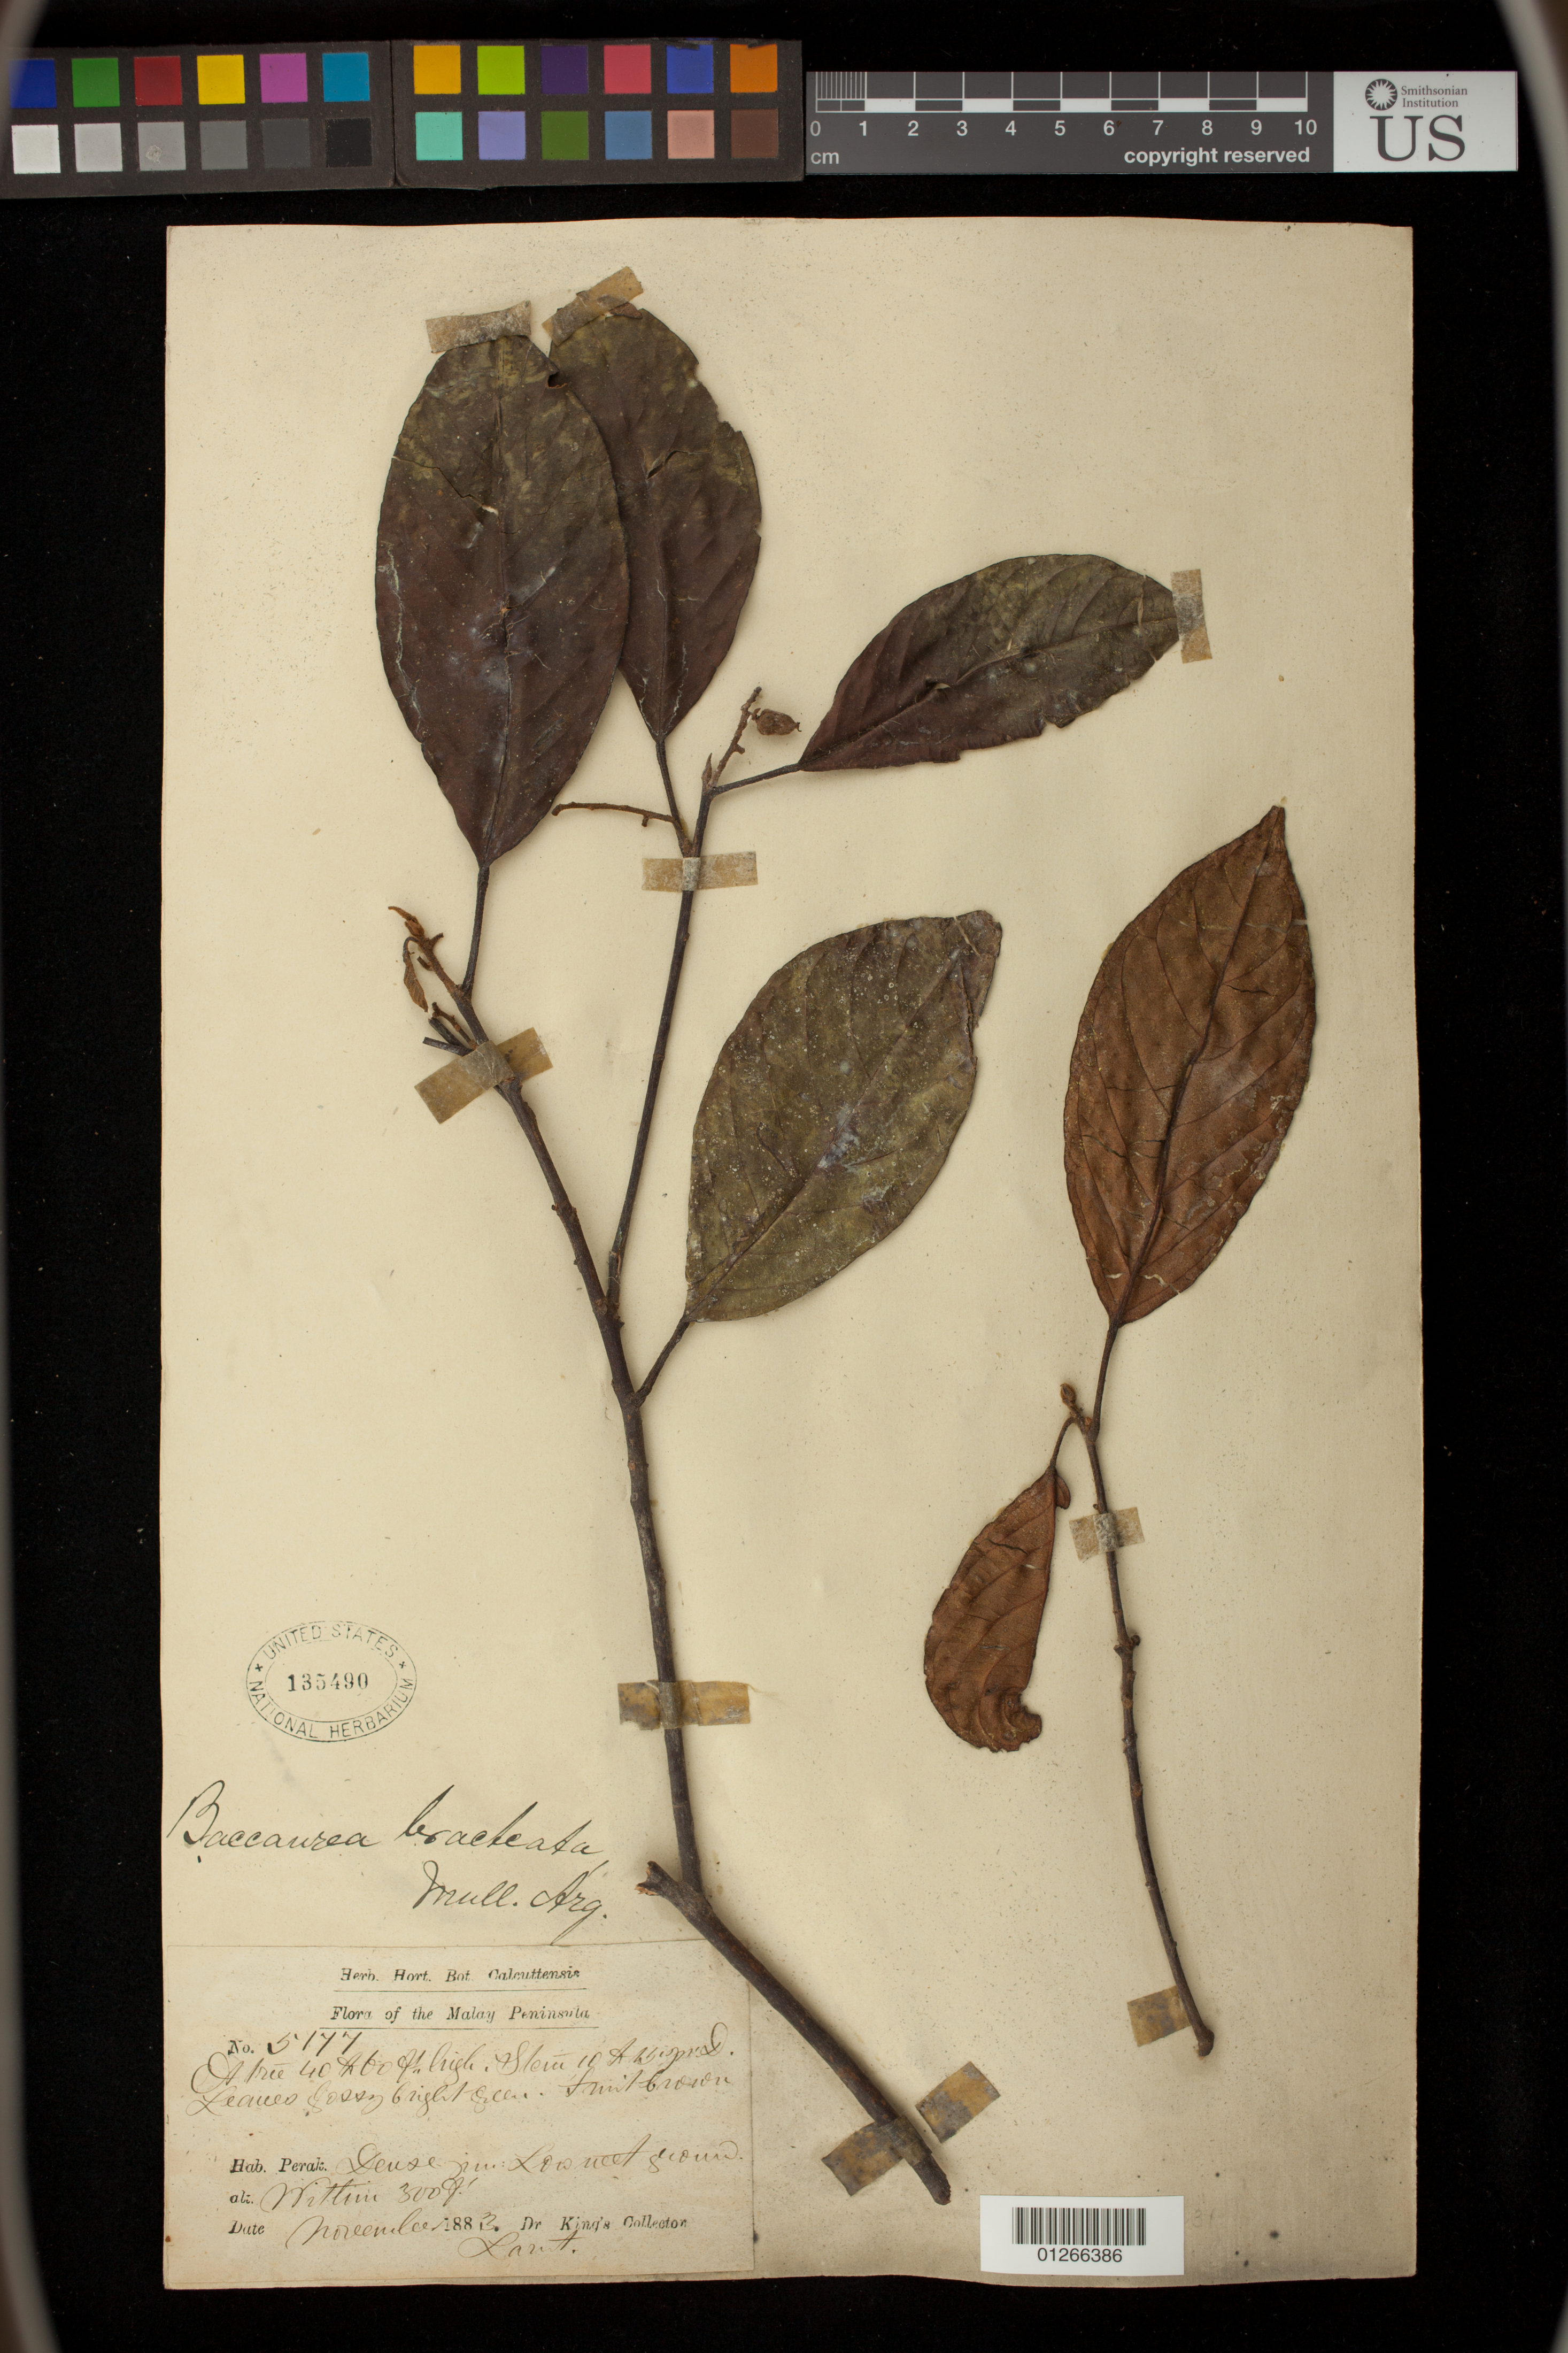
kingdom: Plantae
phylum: Tracheophyta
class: Magnoliopsida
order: Malpighiales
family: Phyllanthaceae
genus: Baccaurea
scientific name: Baccaurea bracteata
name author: Müll. Arg.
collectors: Dr. King's collector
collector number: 5177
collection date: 1883-11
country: Malaysia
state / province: Perak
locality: Malay Peninsula. Larut.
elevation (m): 0